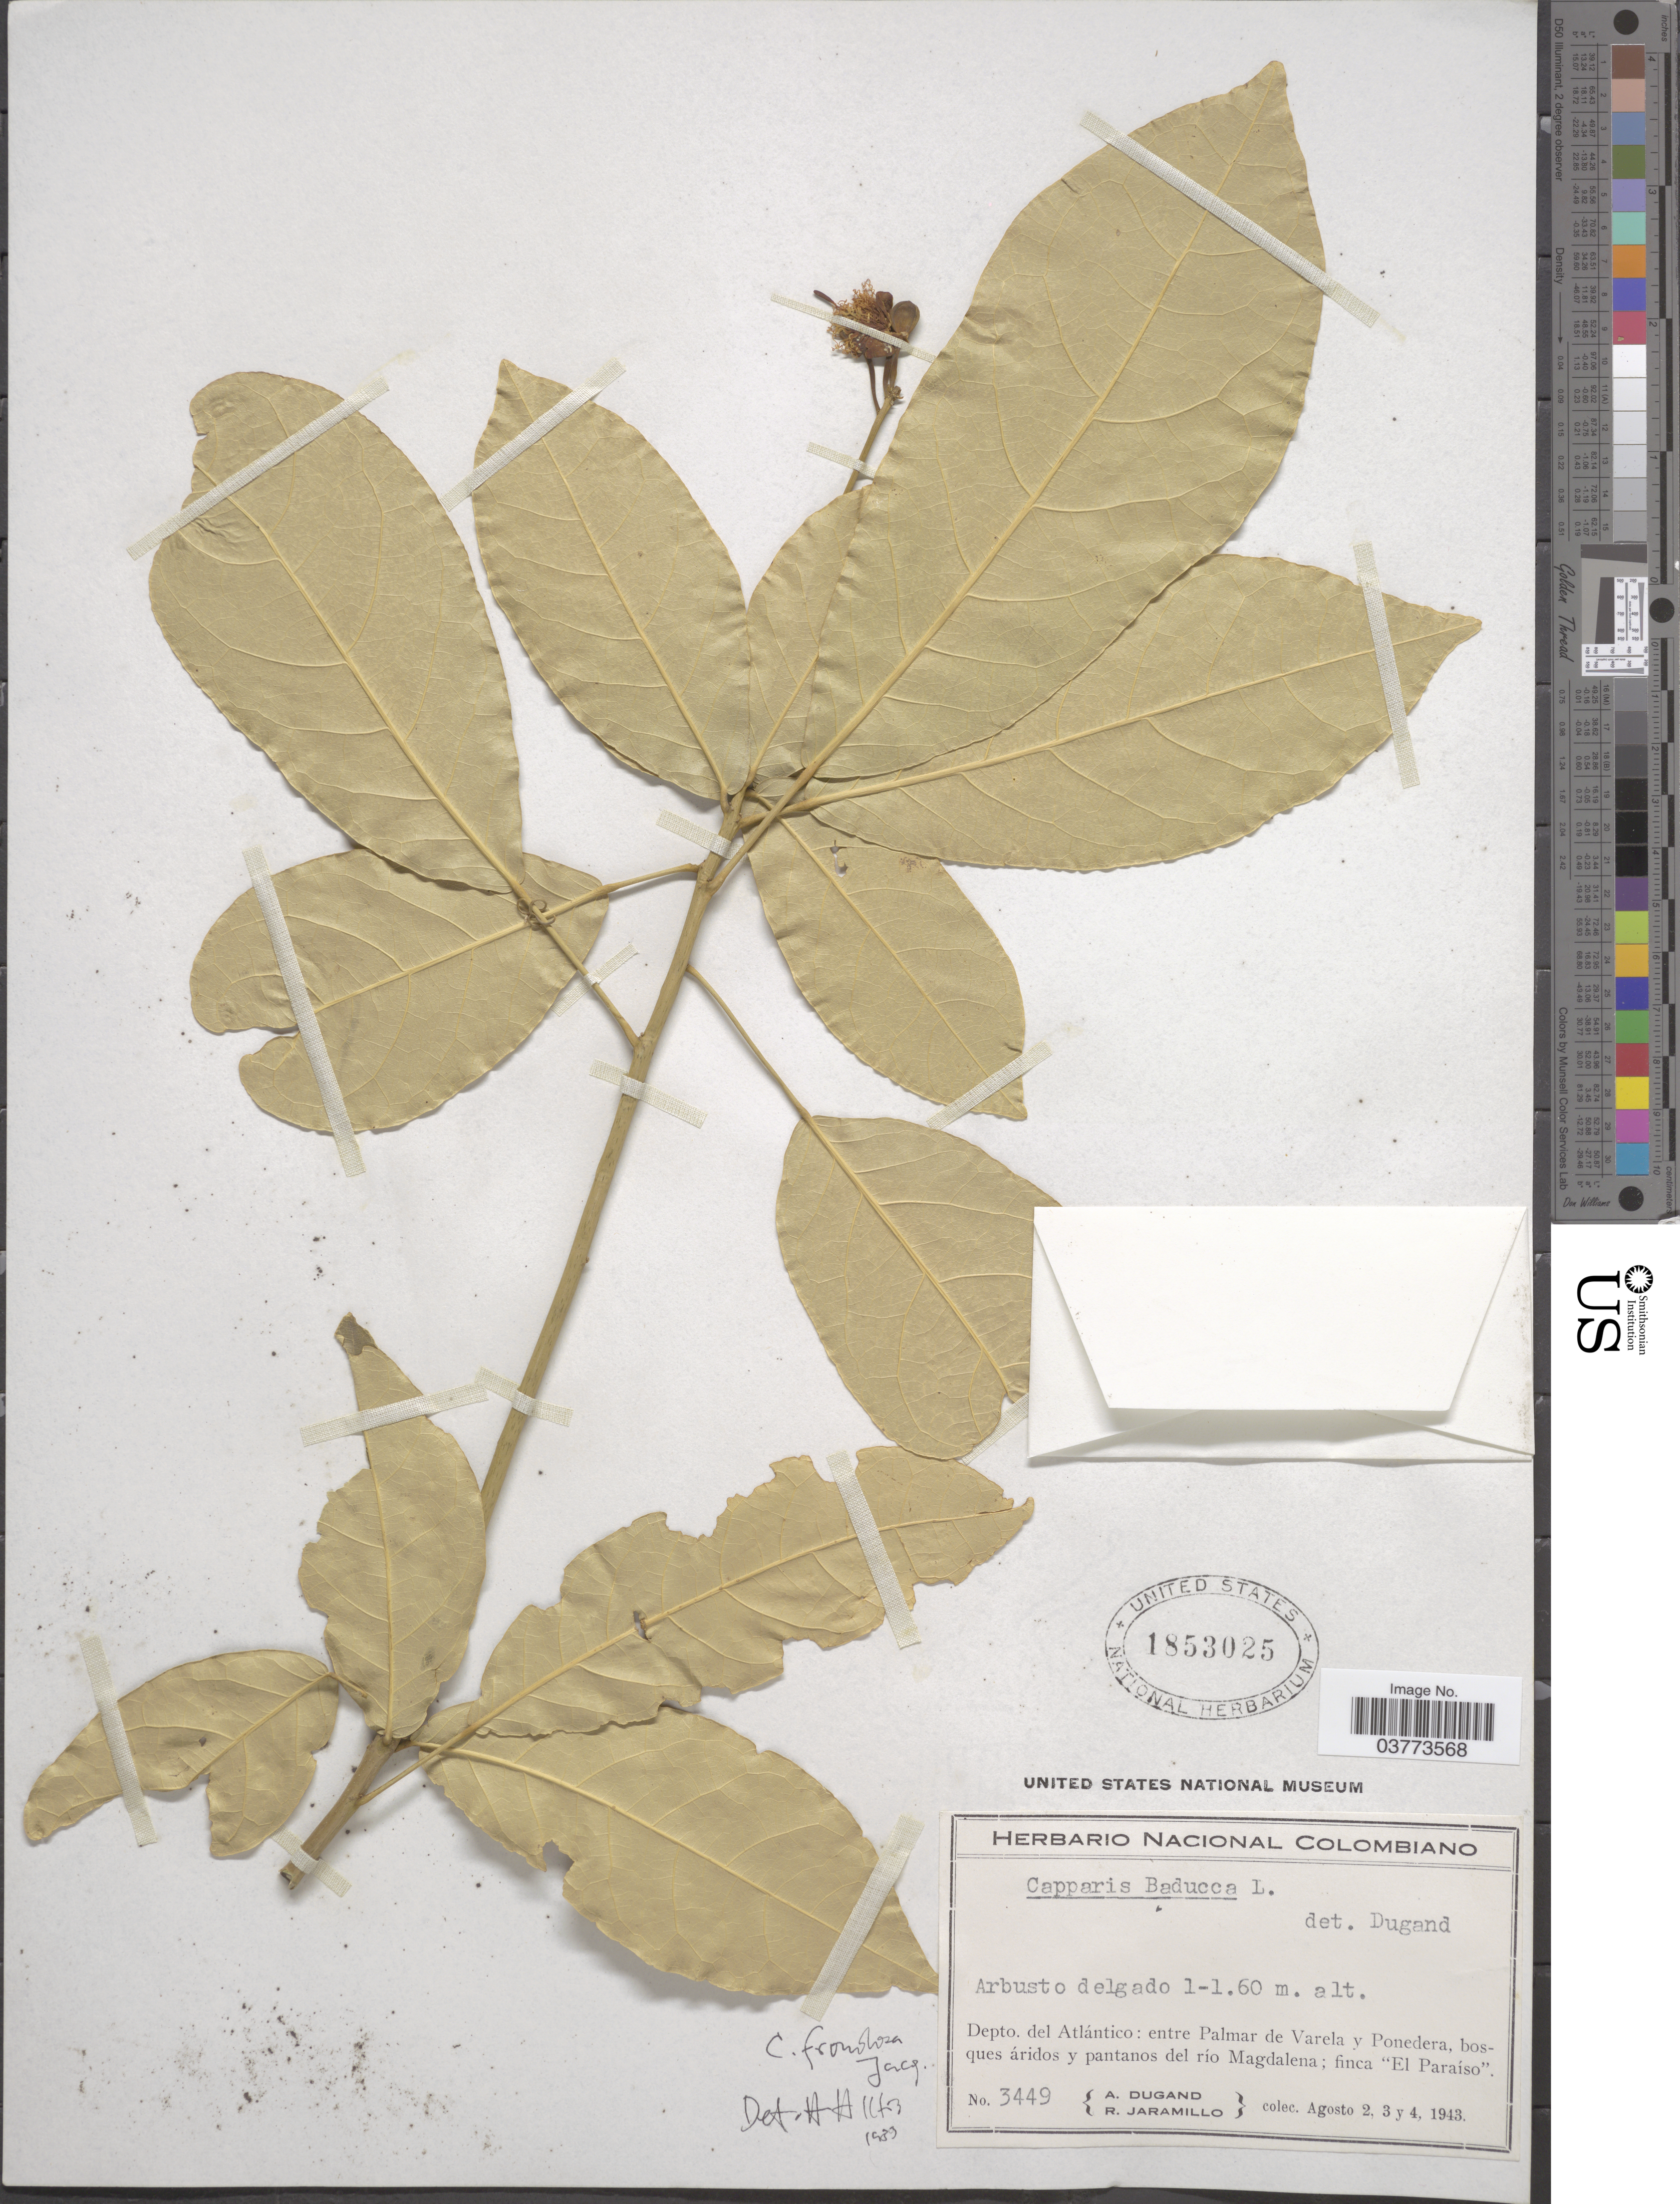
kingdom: Plantae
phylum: Tracheophyta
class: Magnoliopsida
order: Brassicales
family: Capparaceae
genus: Capparidastrum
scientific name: Capparidastrum frondosum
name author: (Jacq.) Cornejo & Iltis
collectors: A. Dugand & R. Jaramillo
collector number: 3449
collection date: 1943-08-02/1943-08-04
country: Colombia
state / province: Atlántico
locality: Depto. del Atlántico: entre Palmar de Varela y Ponedera, bosques áridos y pantanos del río Magdalena; finca "El Paraiso".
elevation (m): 1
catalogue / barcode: US 1853025